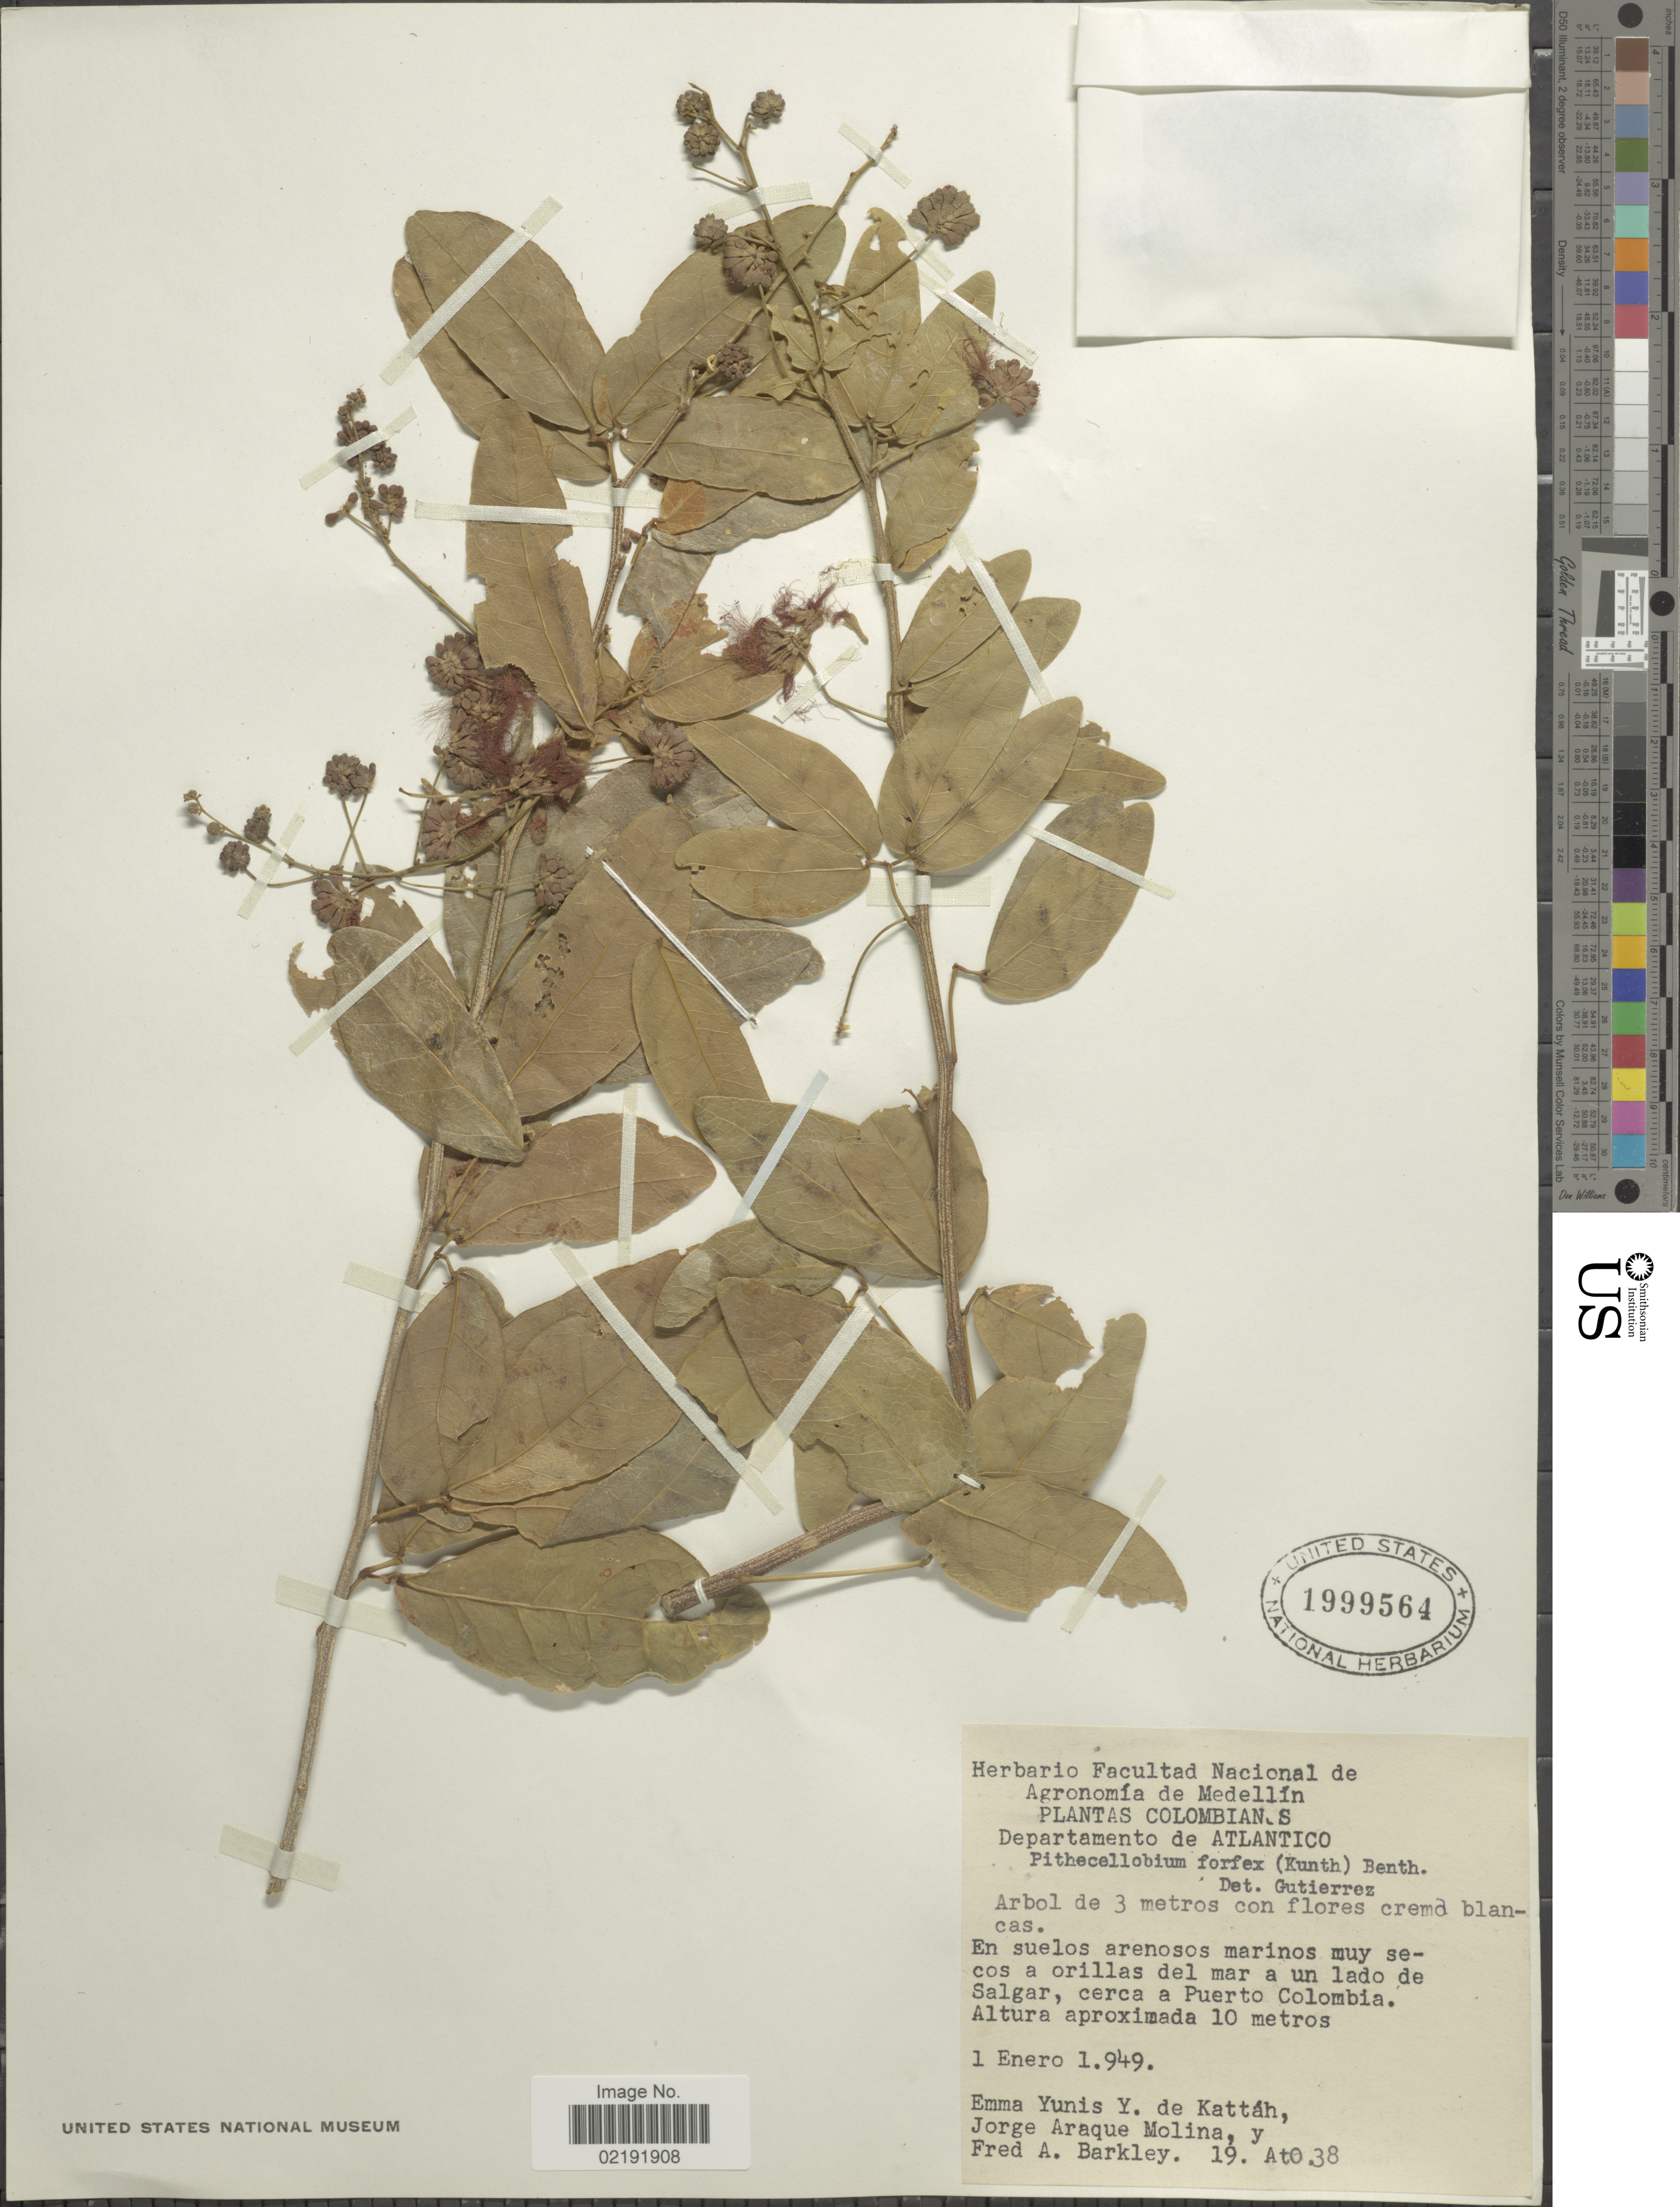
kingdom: Plantae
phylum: Tracheophyta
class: Magnoliopsida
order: Fabales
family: Fabaceae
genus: Pithecellobium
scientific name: Pithecellobium roseum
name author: (Vahl) Barneby & J.W. Grimes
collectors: E. de Kattáh, J. Araque Molina & F. A. Barkley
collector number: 19At038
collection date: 1949-11-01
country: Colombia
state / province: Atlántico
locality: Departamento de Atlantico. En suelos arenosos marinos muy secos a orillas del mar a un lado de Salgar, cerca a Puerto Colombia.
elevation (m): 10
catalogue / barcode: US 1999564